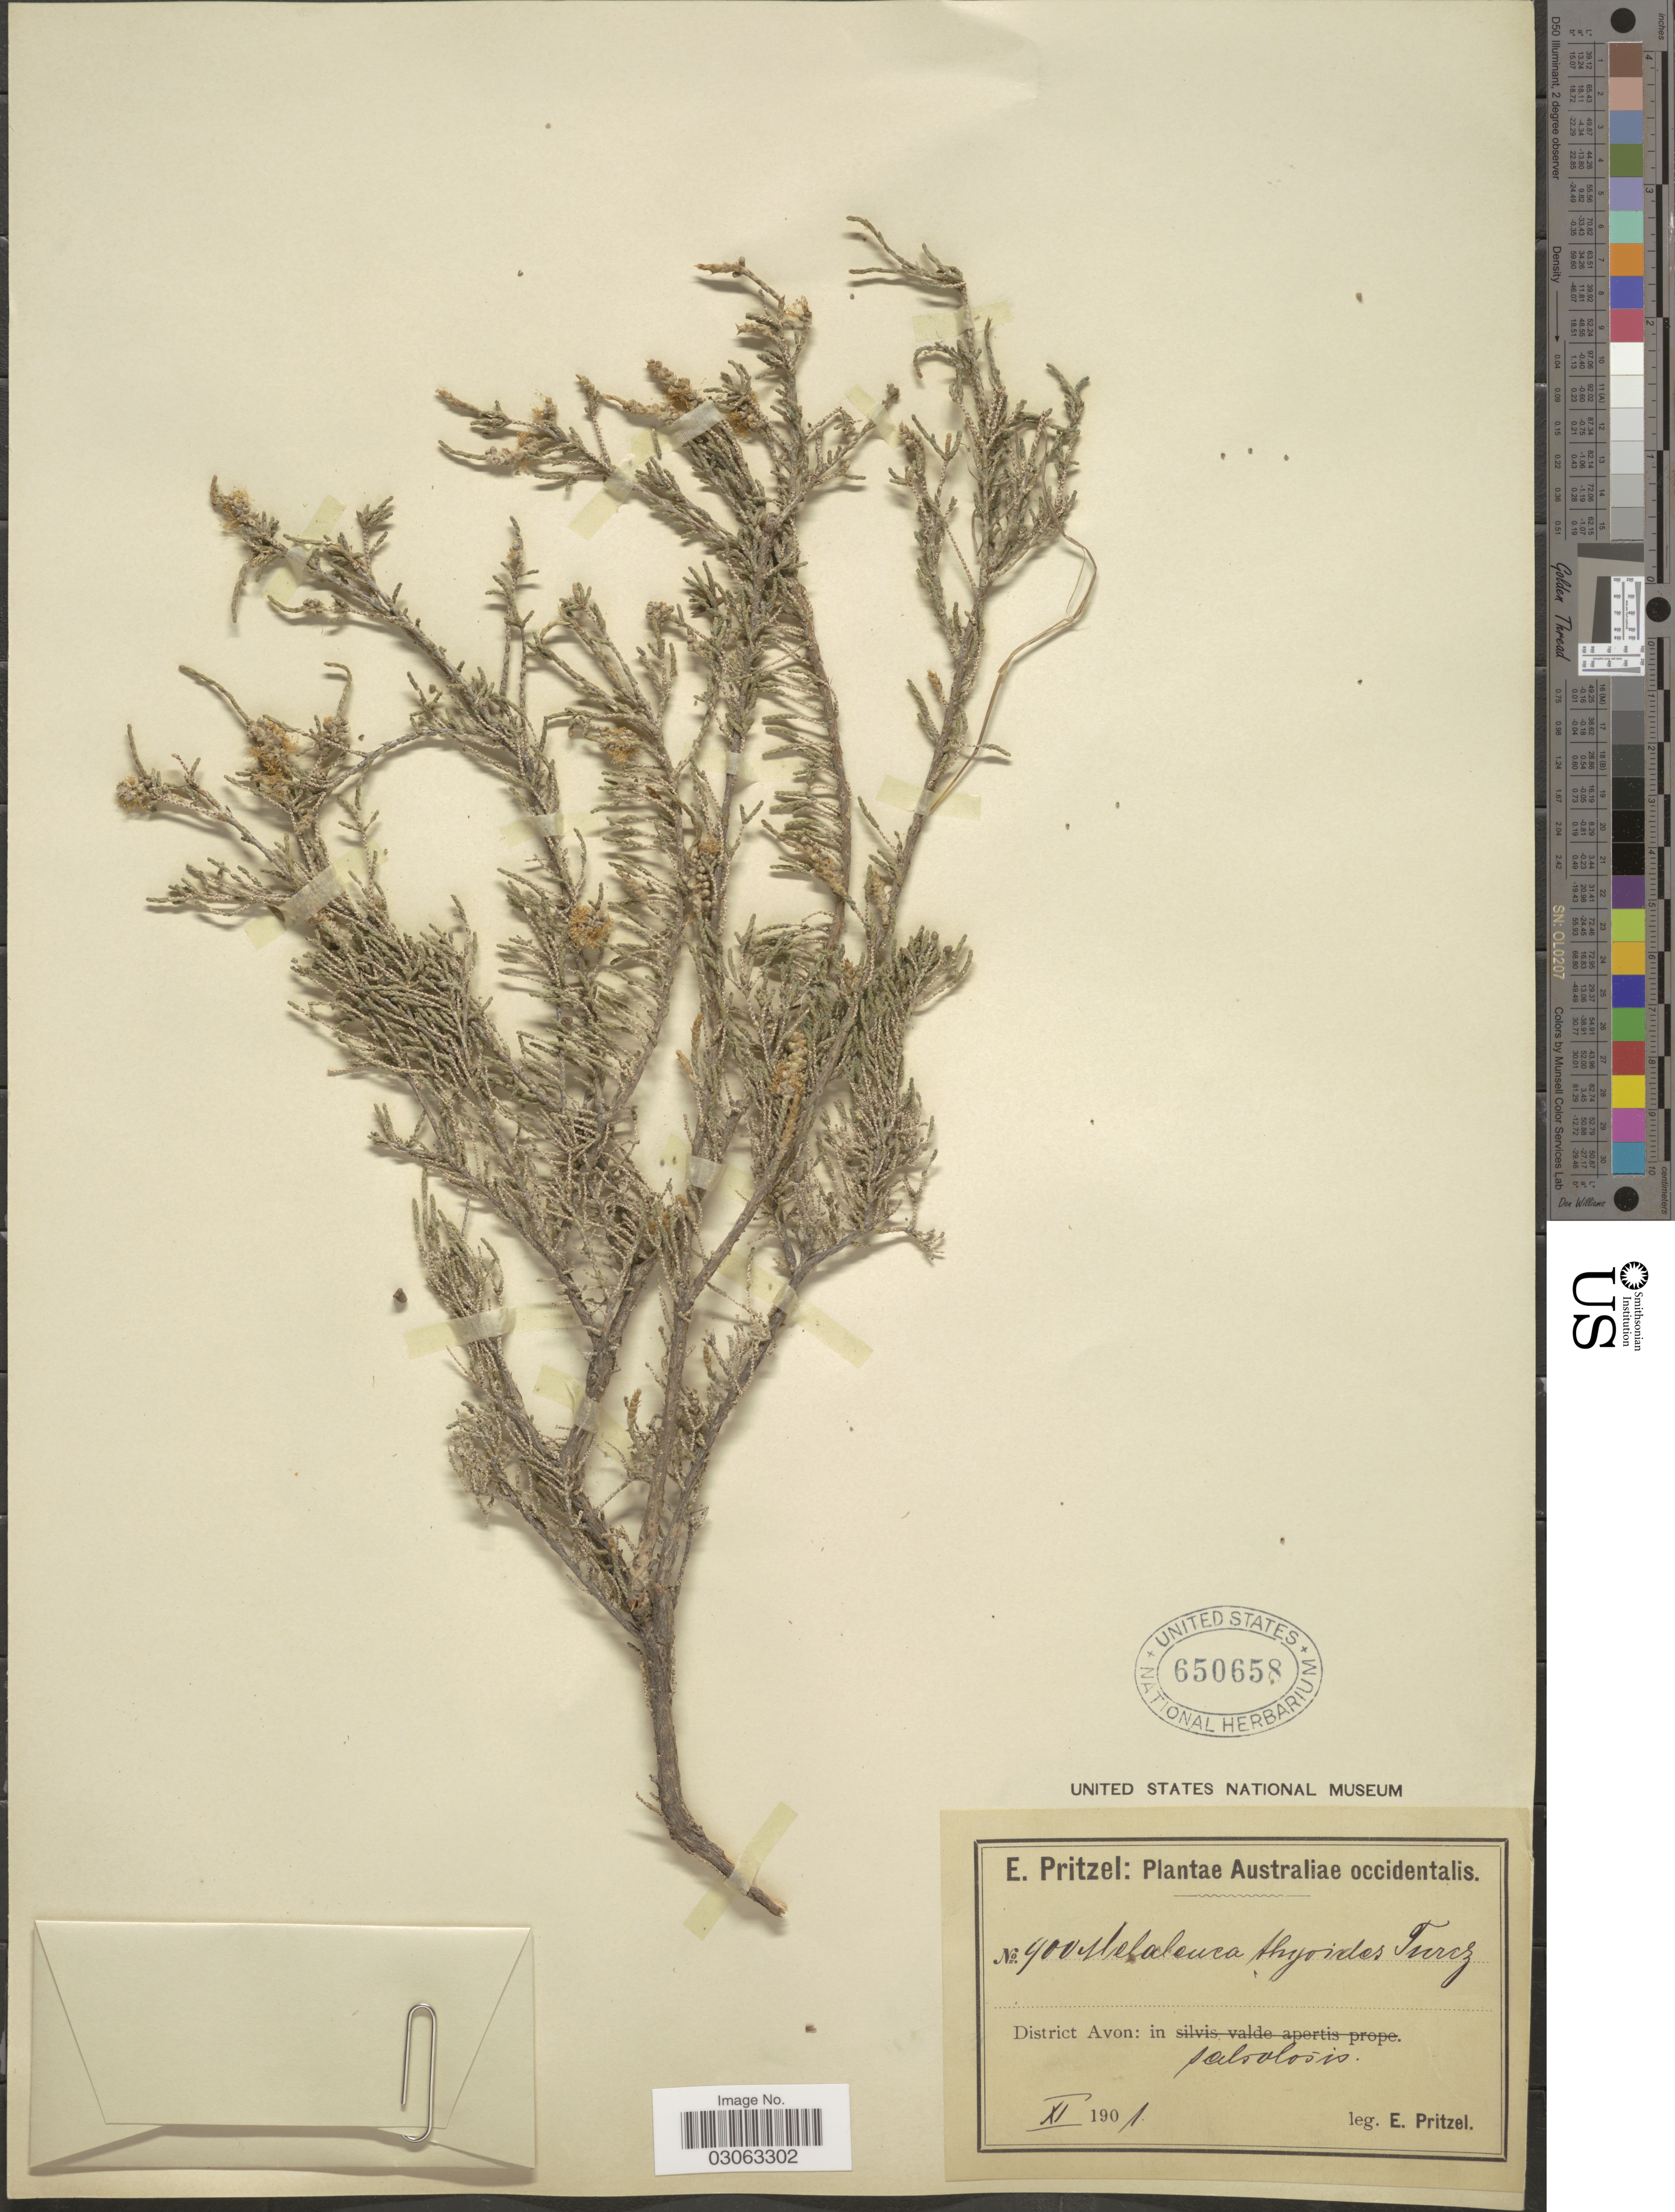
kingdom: Plantae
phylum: Tracheophyta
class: Magnoliopsida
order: Myrtales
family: Myrtaceae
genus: Melaleuca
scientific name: Melaleuca thyoides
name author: Turcz.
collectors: E. G. Pritzel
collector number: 400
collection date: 1901-11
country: Australia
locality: Australiae occidentalis. District Avon: in palsolosis.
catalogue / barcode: US 650658